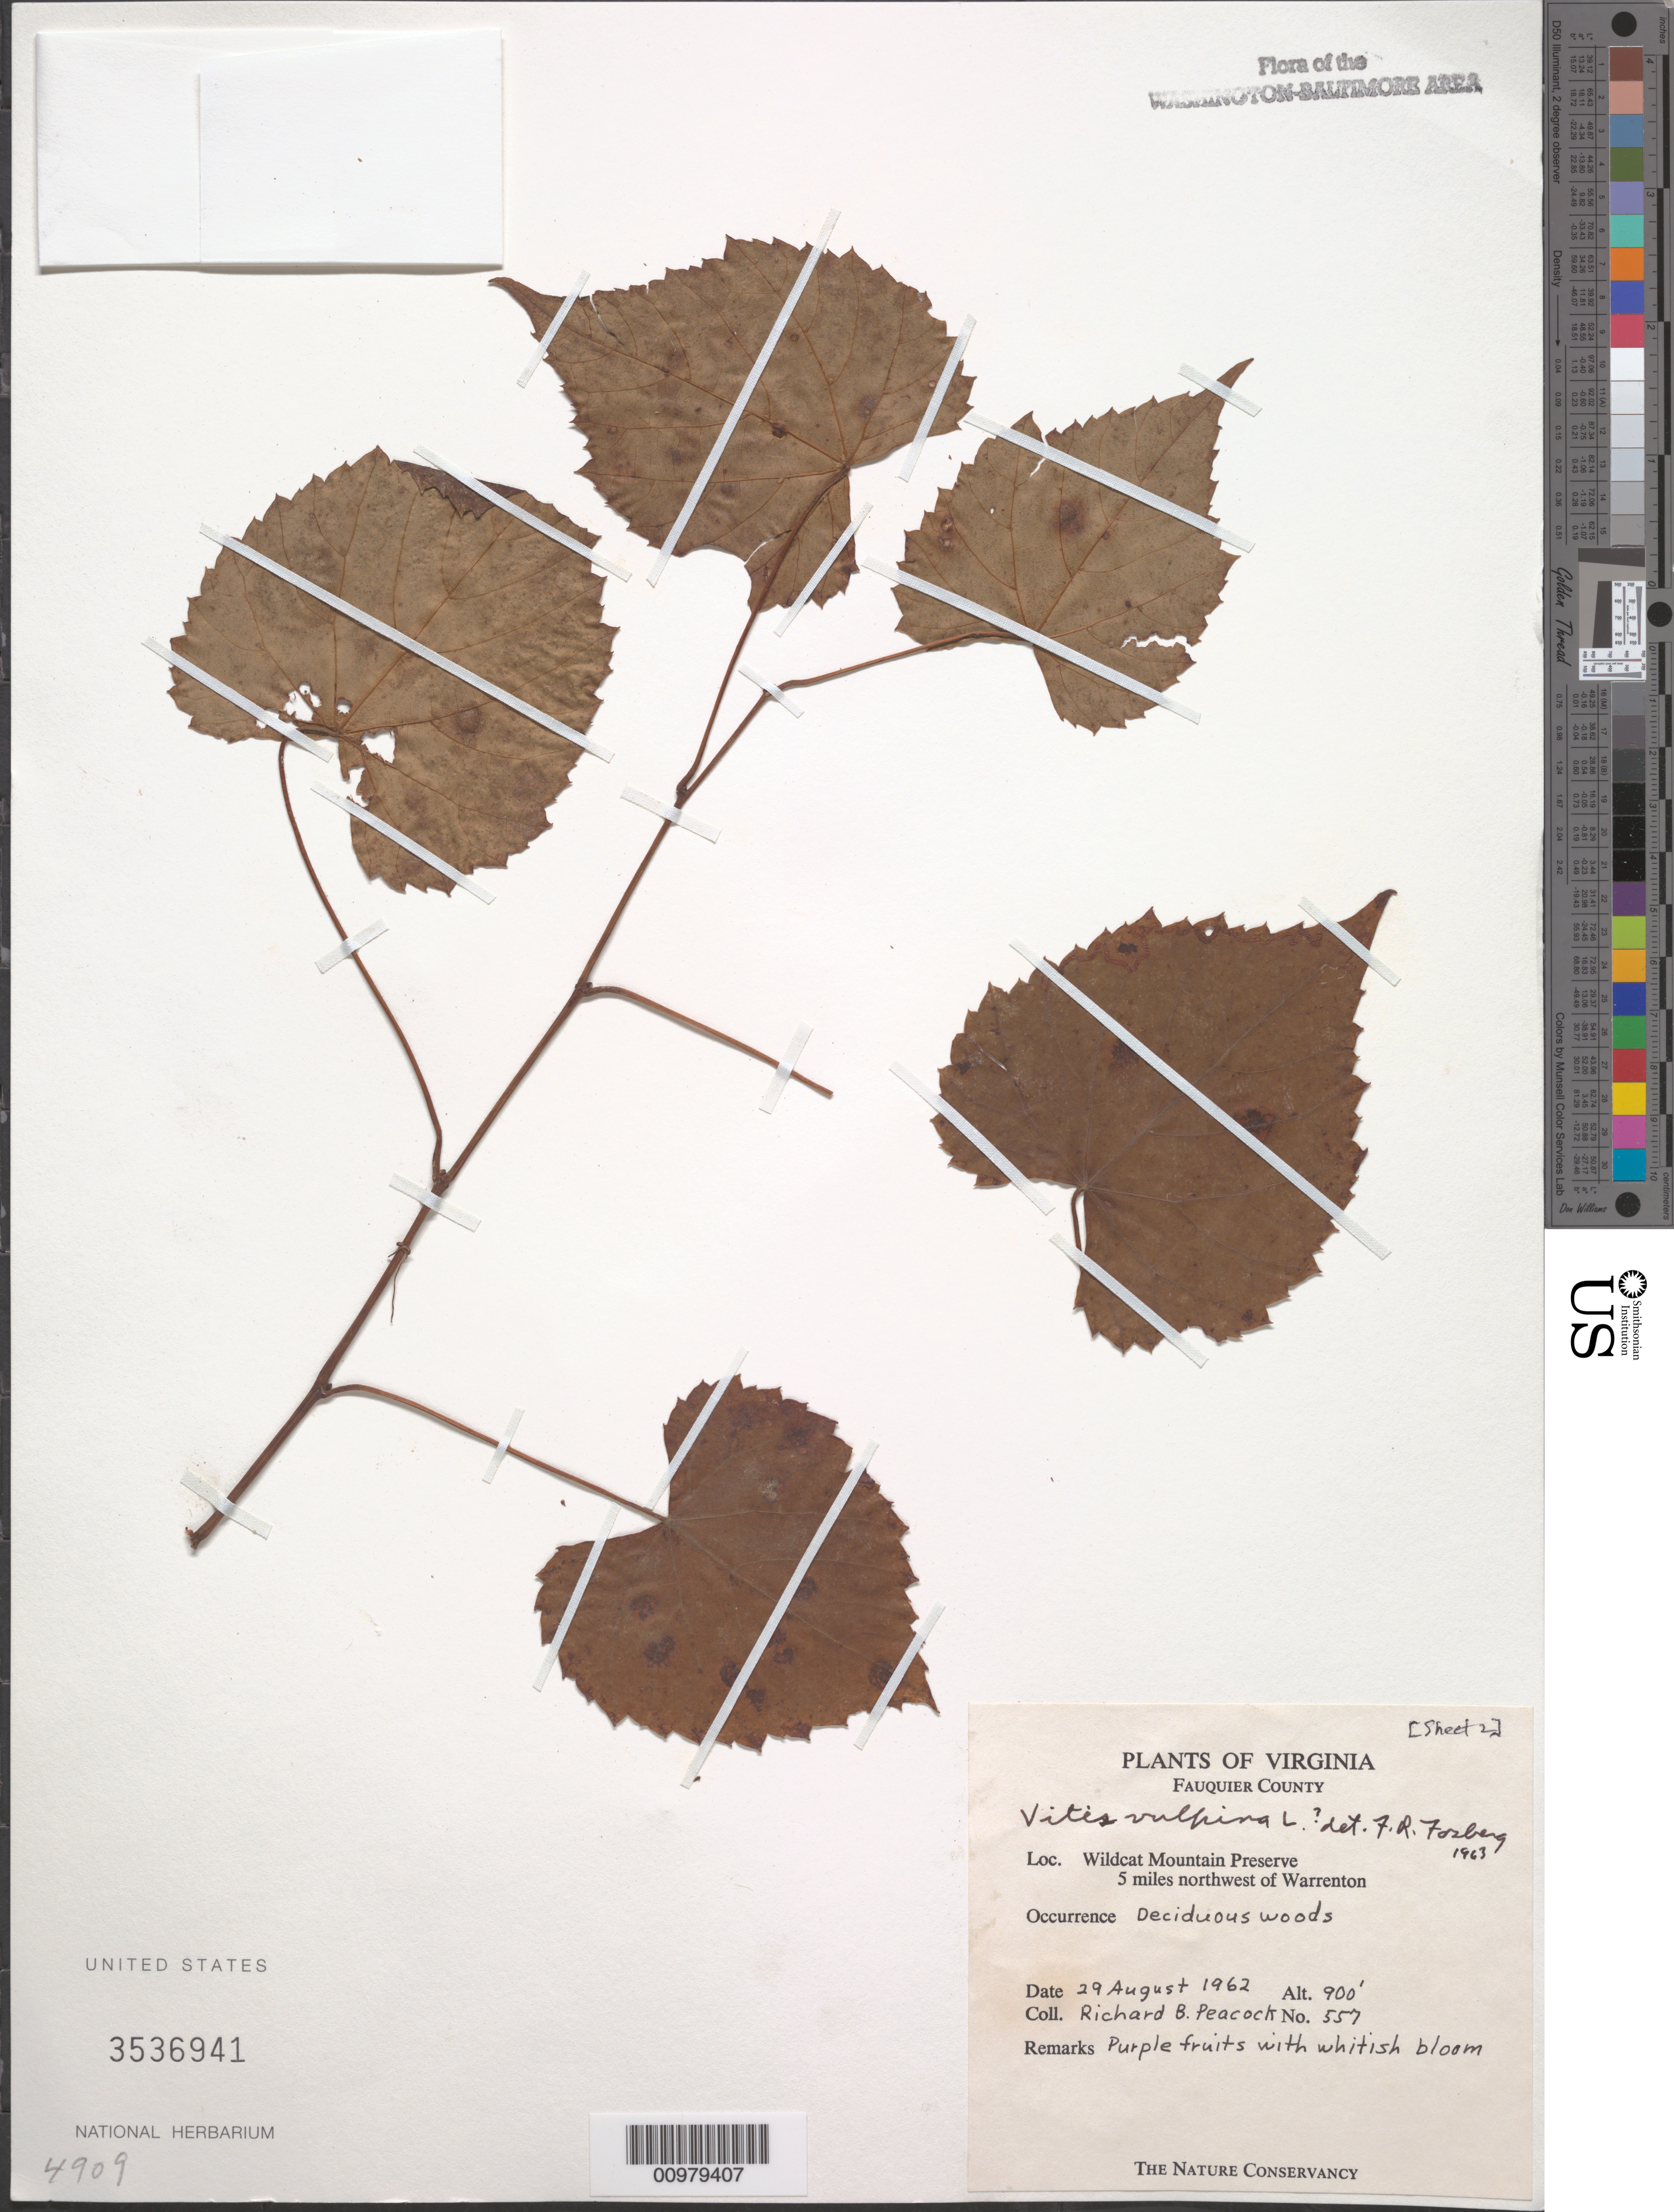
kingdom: Plantae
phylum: Tracheophyta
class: Magnoliopsida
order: Vitales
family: Vitaceae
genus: Vitis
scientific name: Vitis vulpina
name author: L.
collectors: R. Peacock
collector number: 557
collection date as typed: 29 Aug 1962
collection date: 1962-08-29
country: United States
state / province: Virginia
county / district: Fauquier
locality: Wildcat Mountain Preserve, 5 Mi NW of Warrenton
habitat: deciduous woods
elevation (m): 274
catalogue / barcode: US 3536941